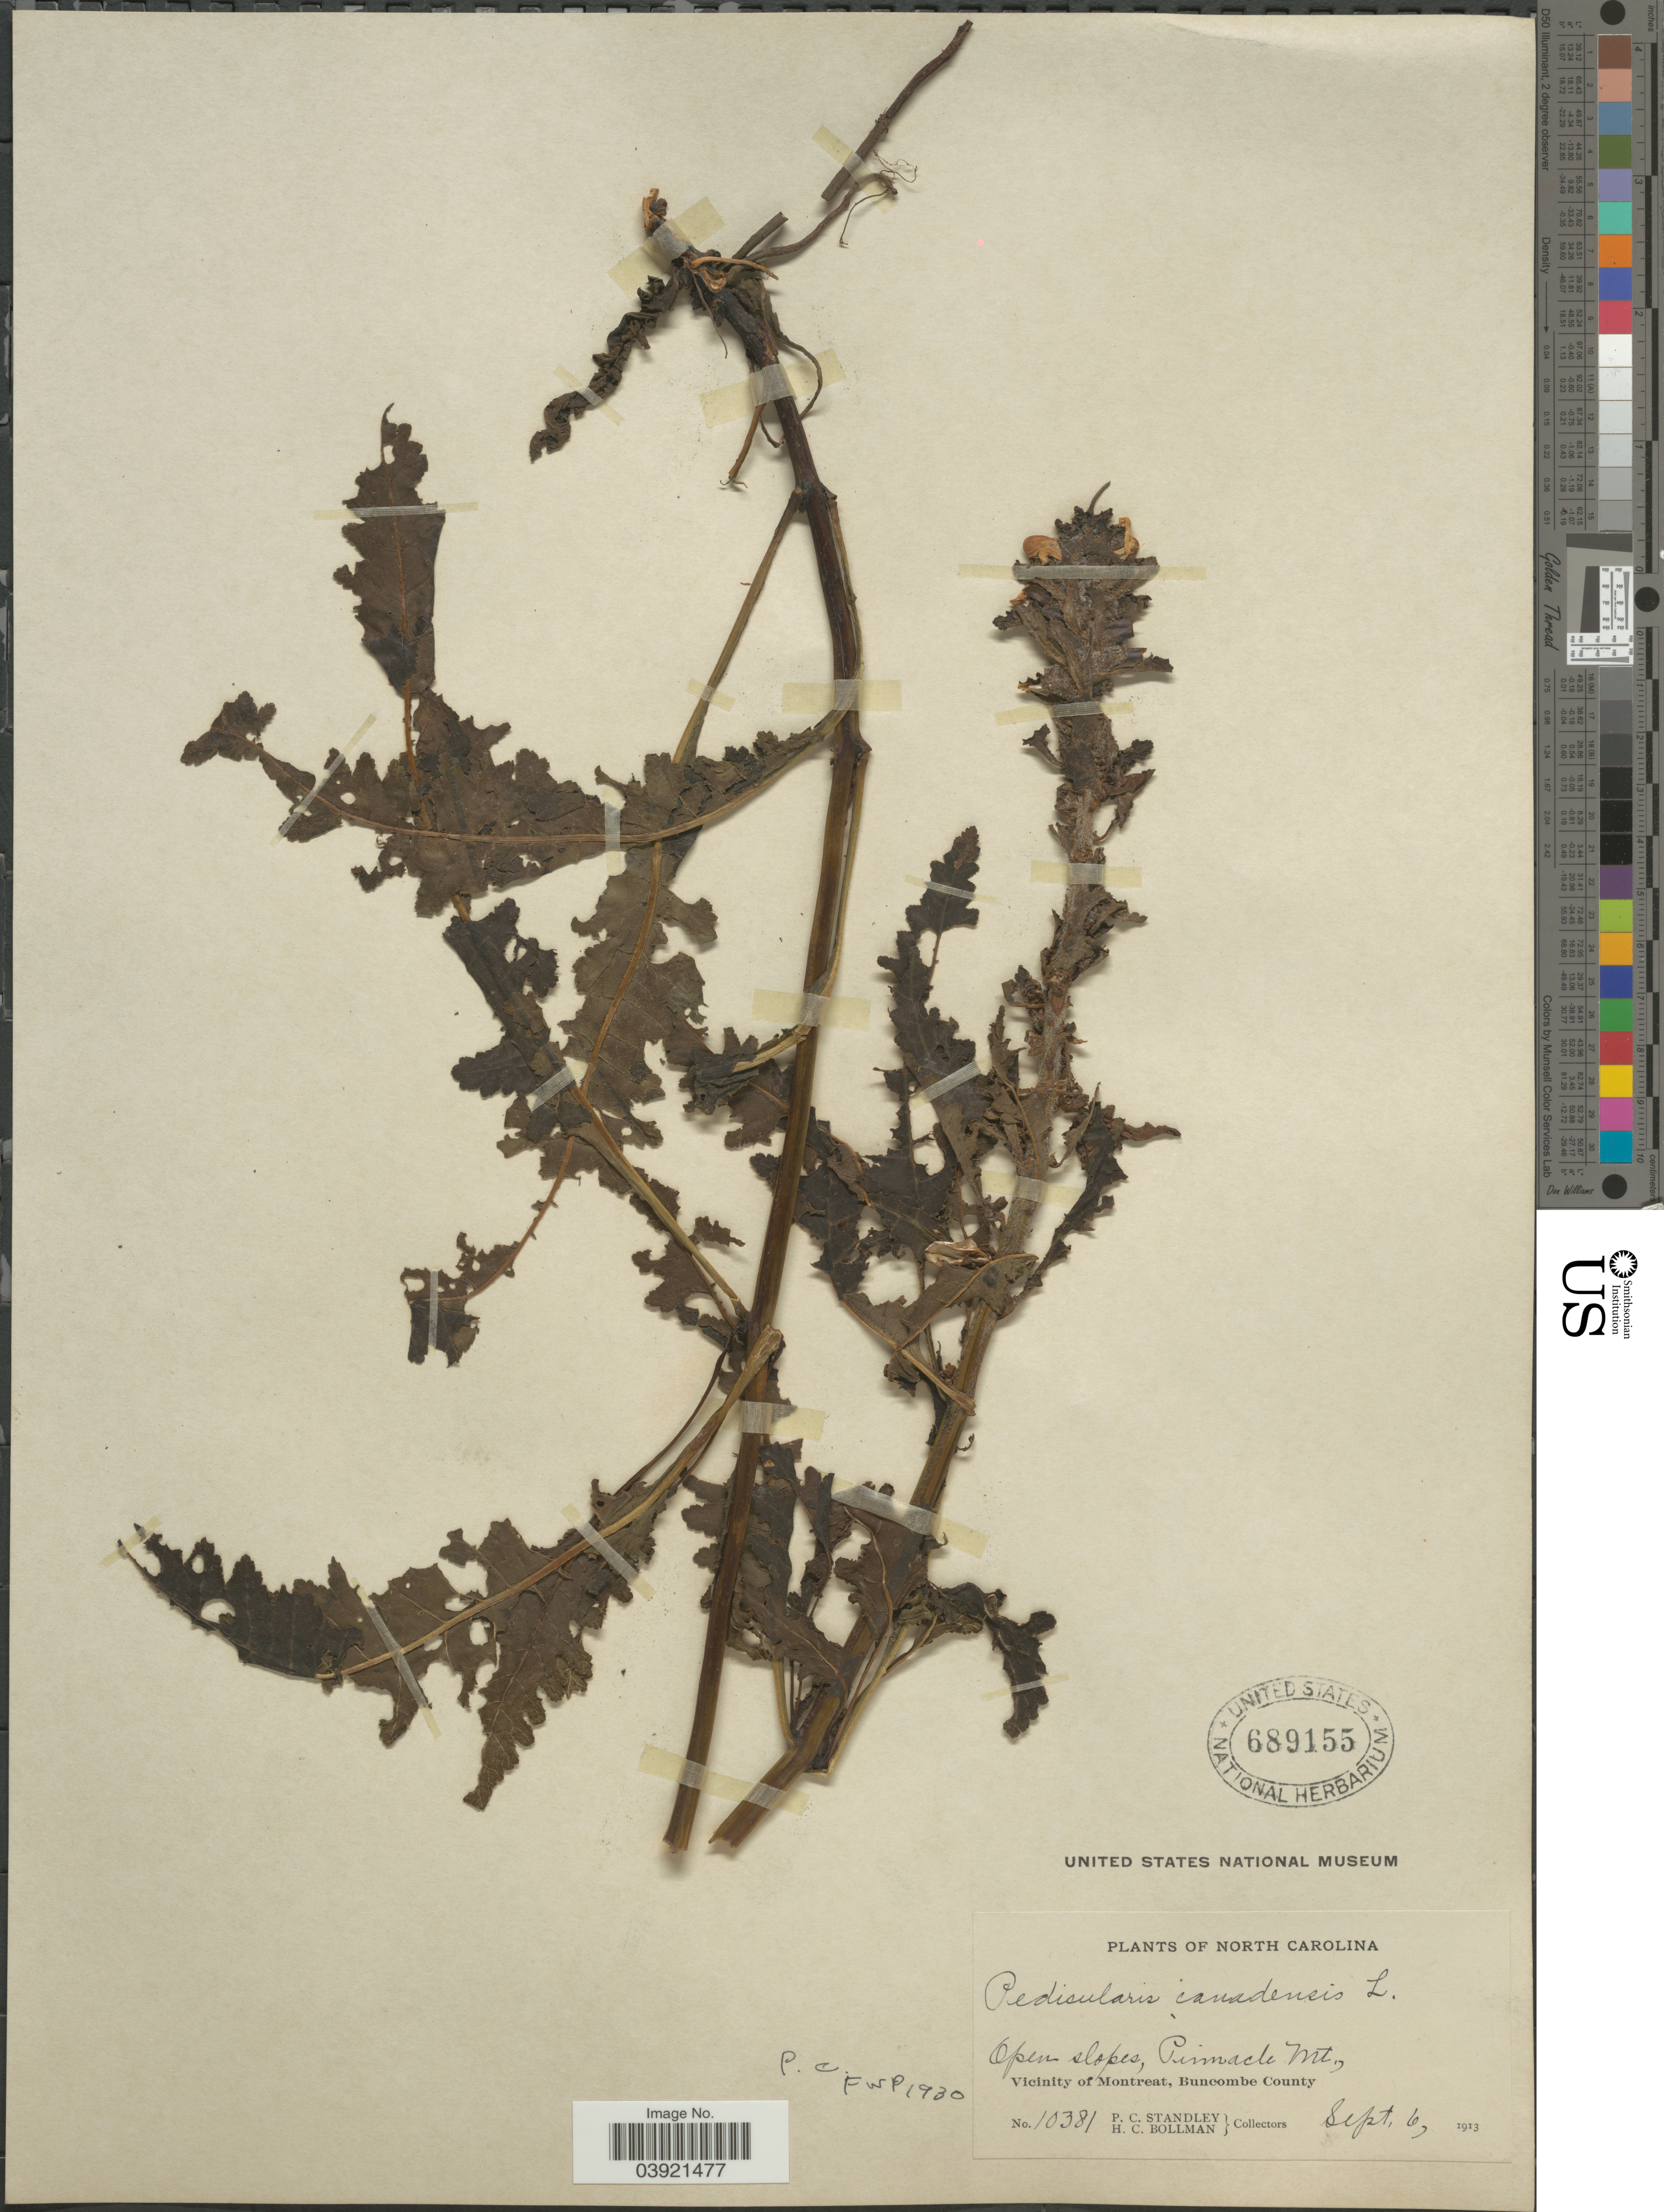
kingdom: Plantae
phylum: Tracheophyta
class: Magnoliopsida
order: Lamiales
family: Orobanchaceae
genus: Pedicularis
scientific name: Pedicularis canadensis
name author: L.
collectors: P. C. Standley & H. C. Bollman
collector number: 10381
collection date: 1913-09-06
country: United States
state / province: North Carolina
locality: Pimacle Mt., Vicinity of Montreat, Buncombe County.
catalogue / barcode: US 689155